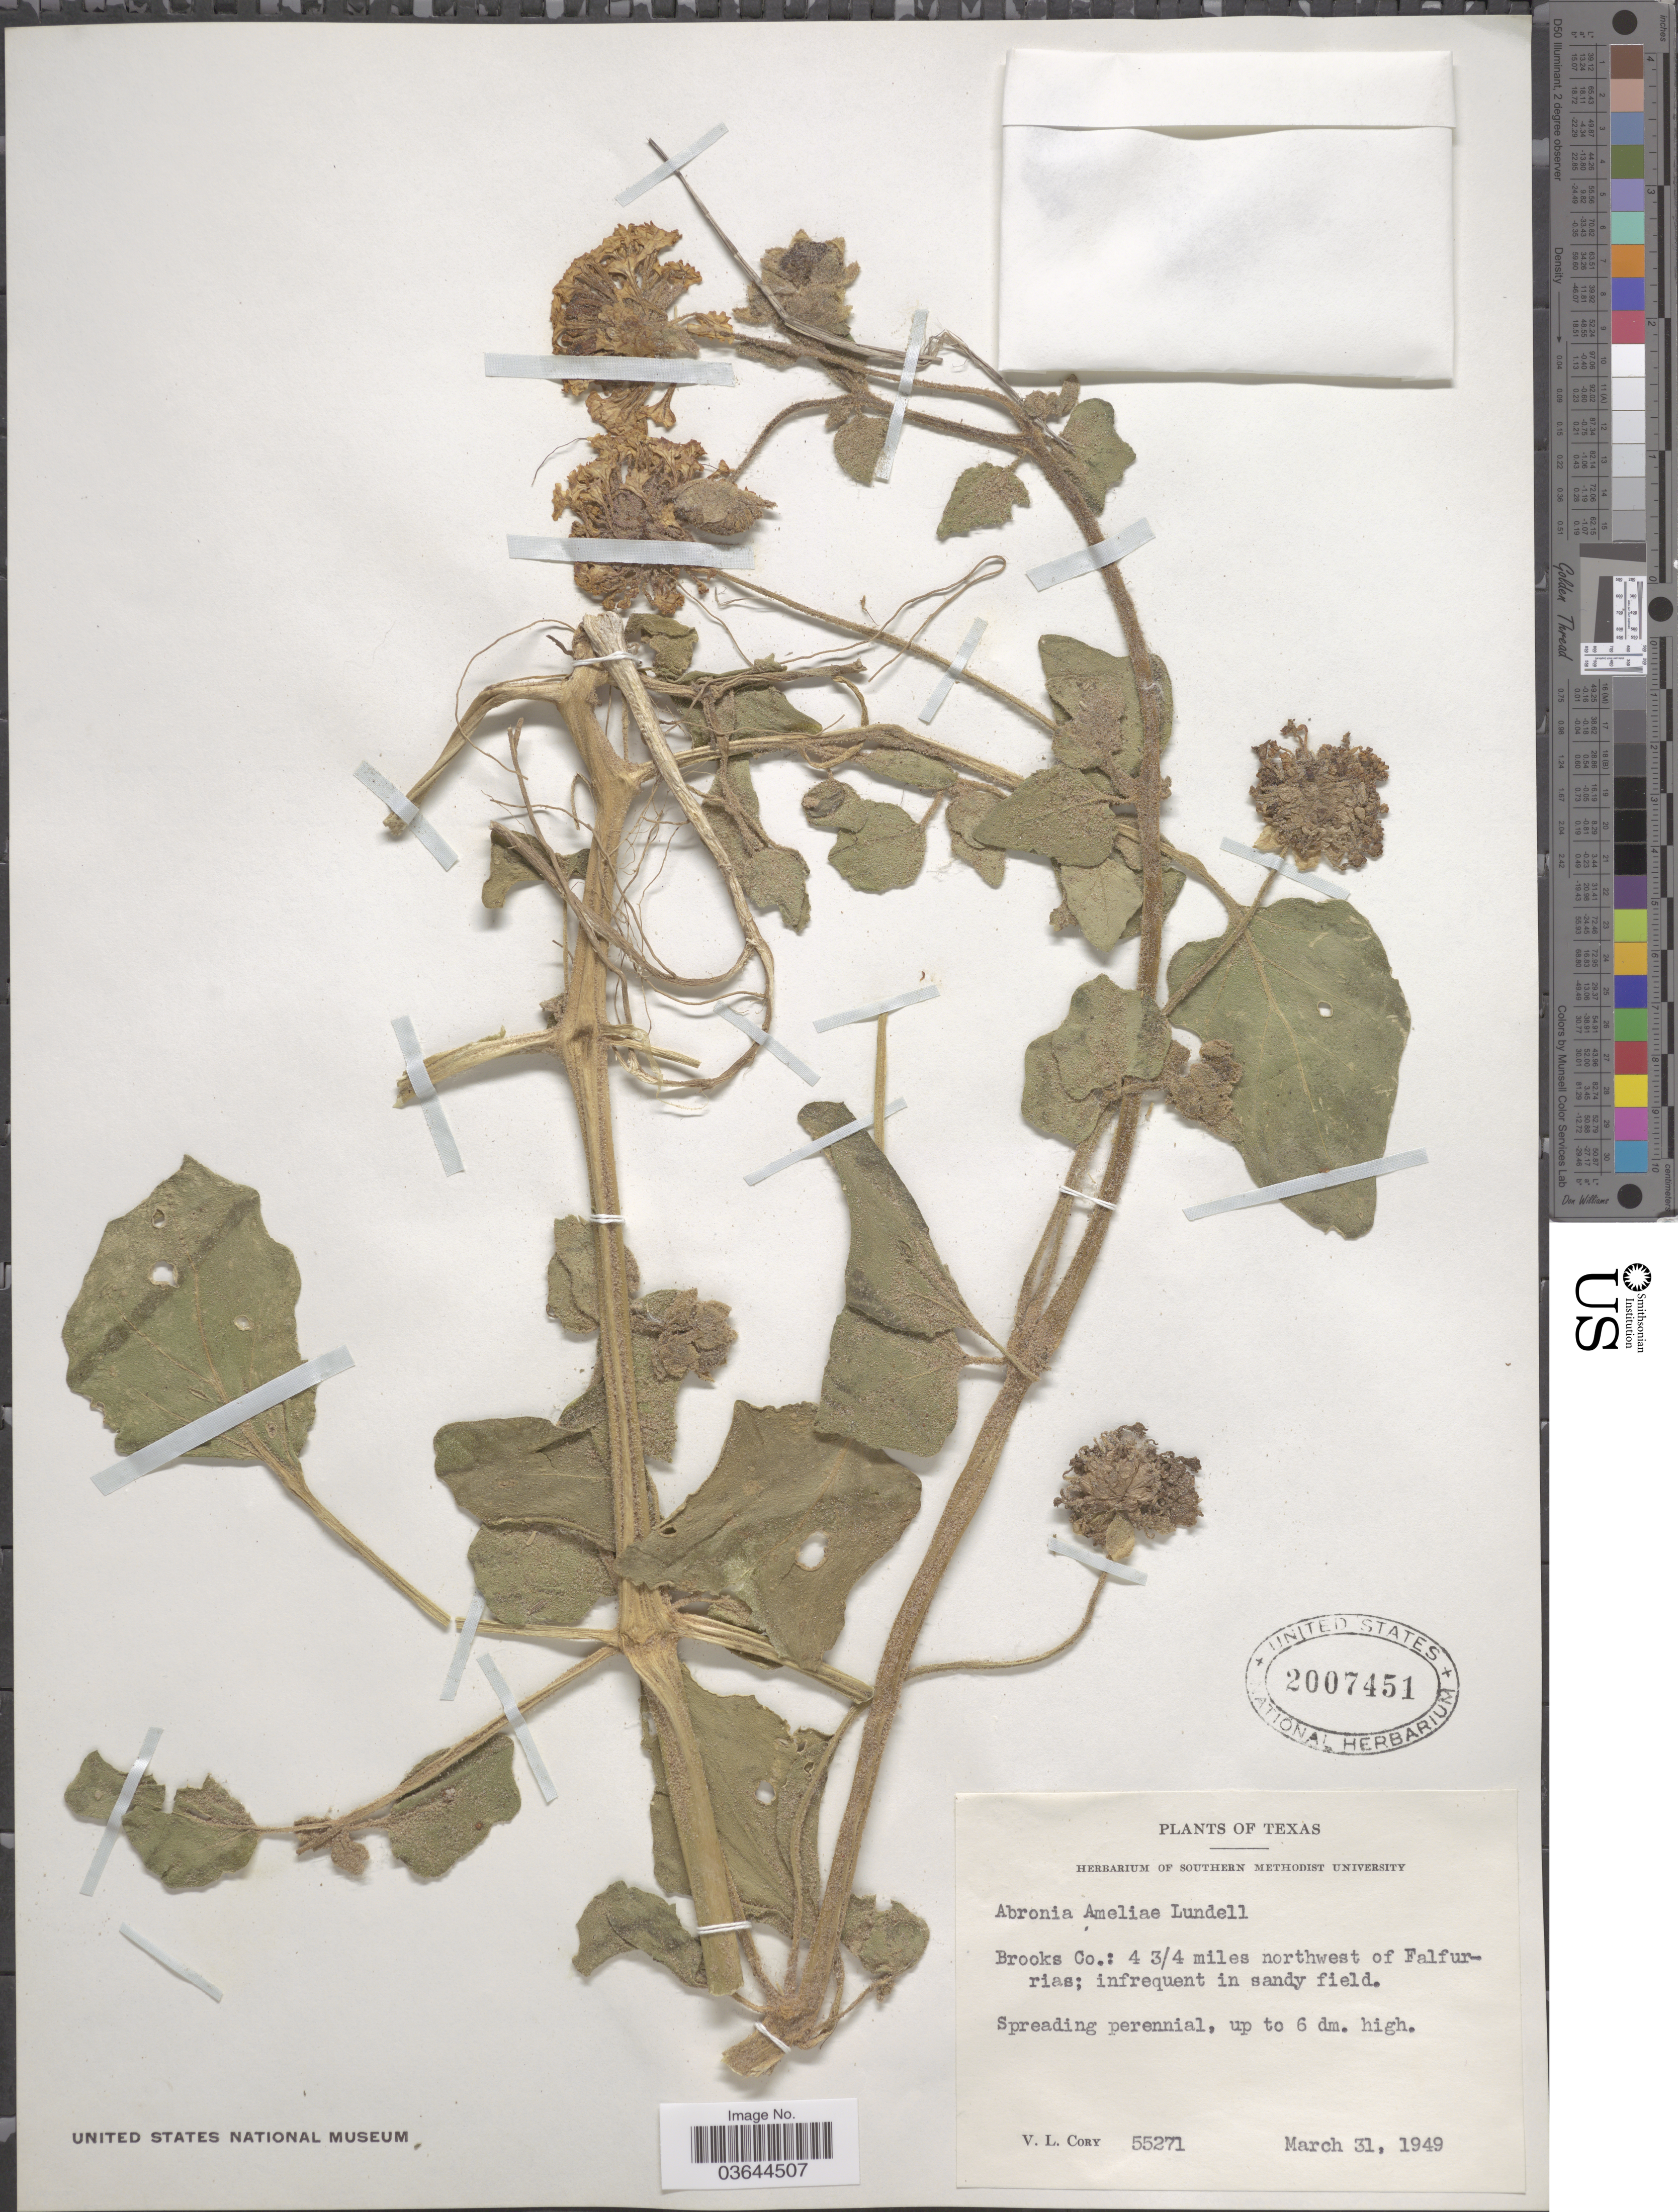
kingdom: Plantae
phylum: Tracheophyta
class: Magnoliopsida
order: Caryophyllales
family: Nyctaginaceae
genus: Abronia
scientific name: Abronia ameliae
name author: Lundell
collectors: V. Cory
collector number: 55271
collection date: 1949-03-31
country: United States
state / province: Texas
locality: Brooks Co.: 4 3/4 miles northwest of Falfurrias.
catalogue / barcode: US 2007451